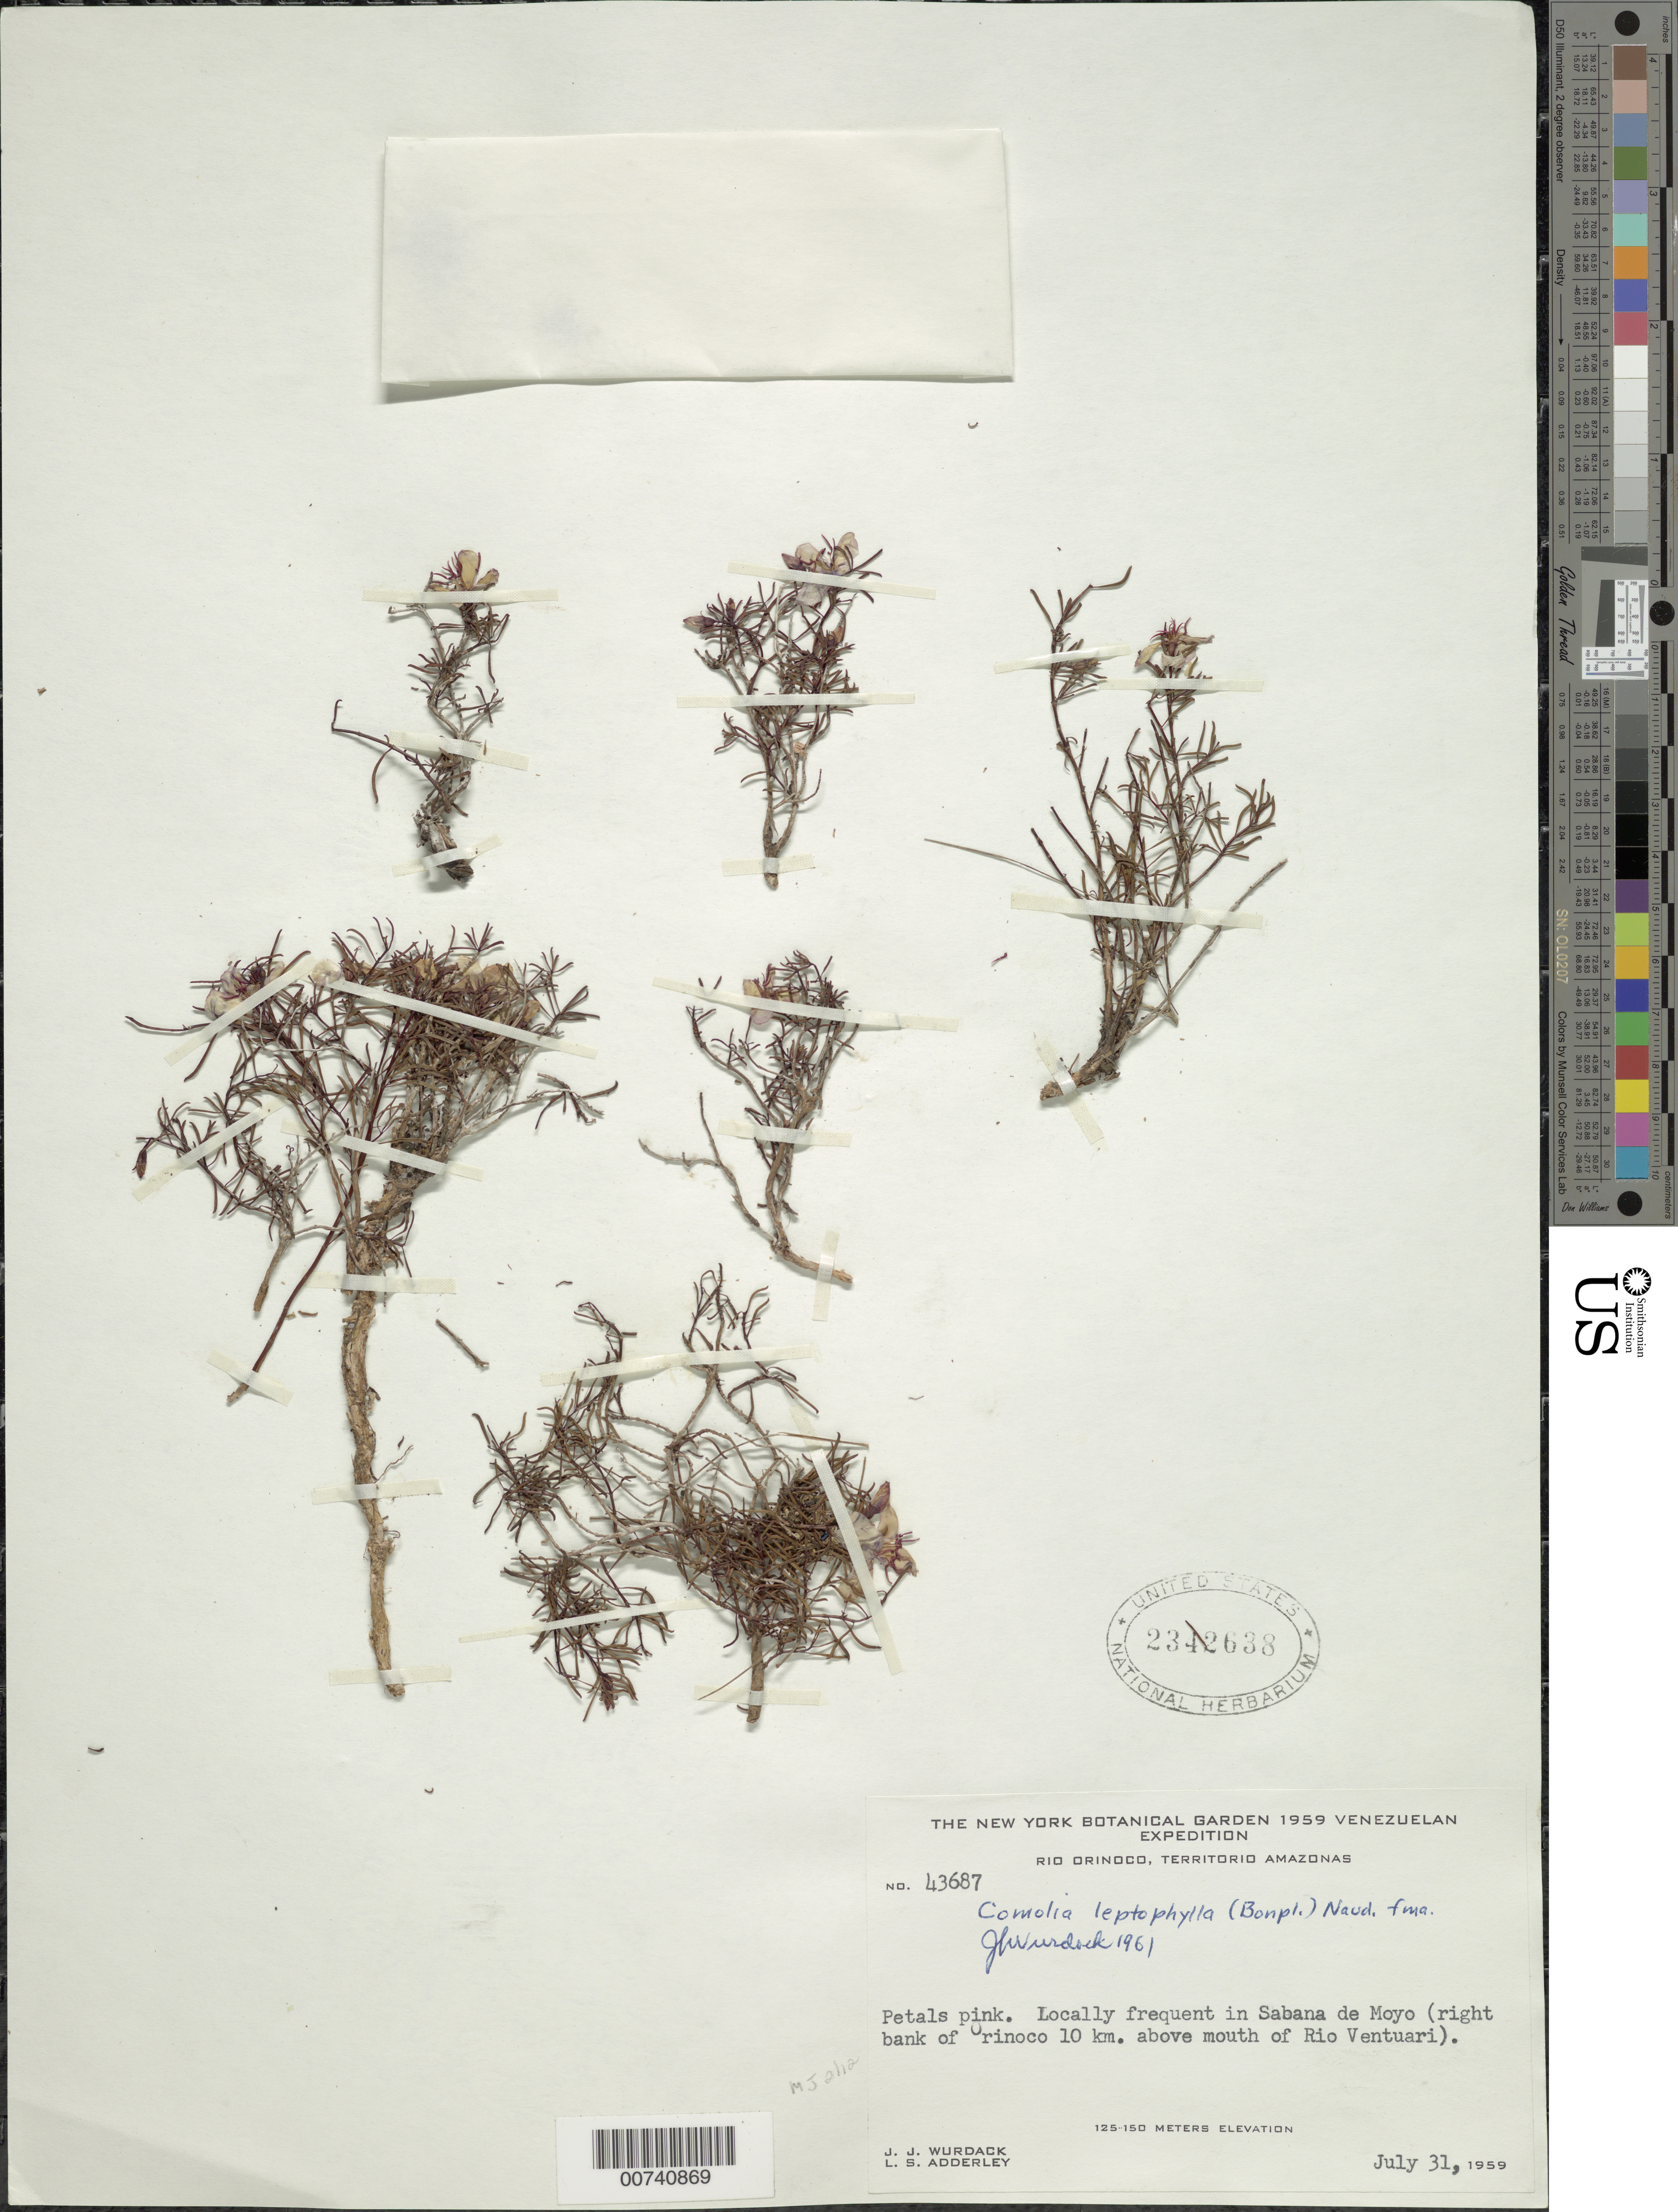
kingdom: Plantae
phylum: Tracheophyta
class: Magnoliopsida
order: Myrtales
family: Melastomataceae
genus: Comolia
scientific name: Comolia leptophylla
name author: (Bonpl.) Naudin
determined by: Wurdack, John J., (US), US (UNITED STATES)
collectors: J. J. Wurdack & L. S. Adderley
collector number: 43687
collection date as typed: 31-Jul-59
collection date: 1959-07-31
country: Venezuela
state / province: Amazonas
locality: Sabana de Moyo, right bank of Orinoco R, 5 km above Macaruca, 10 km above mouth of Río Ventuari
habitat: Savanna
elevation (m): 125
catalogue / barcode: US 2342638